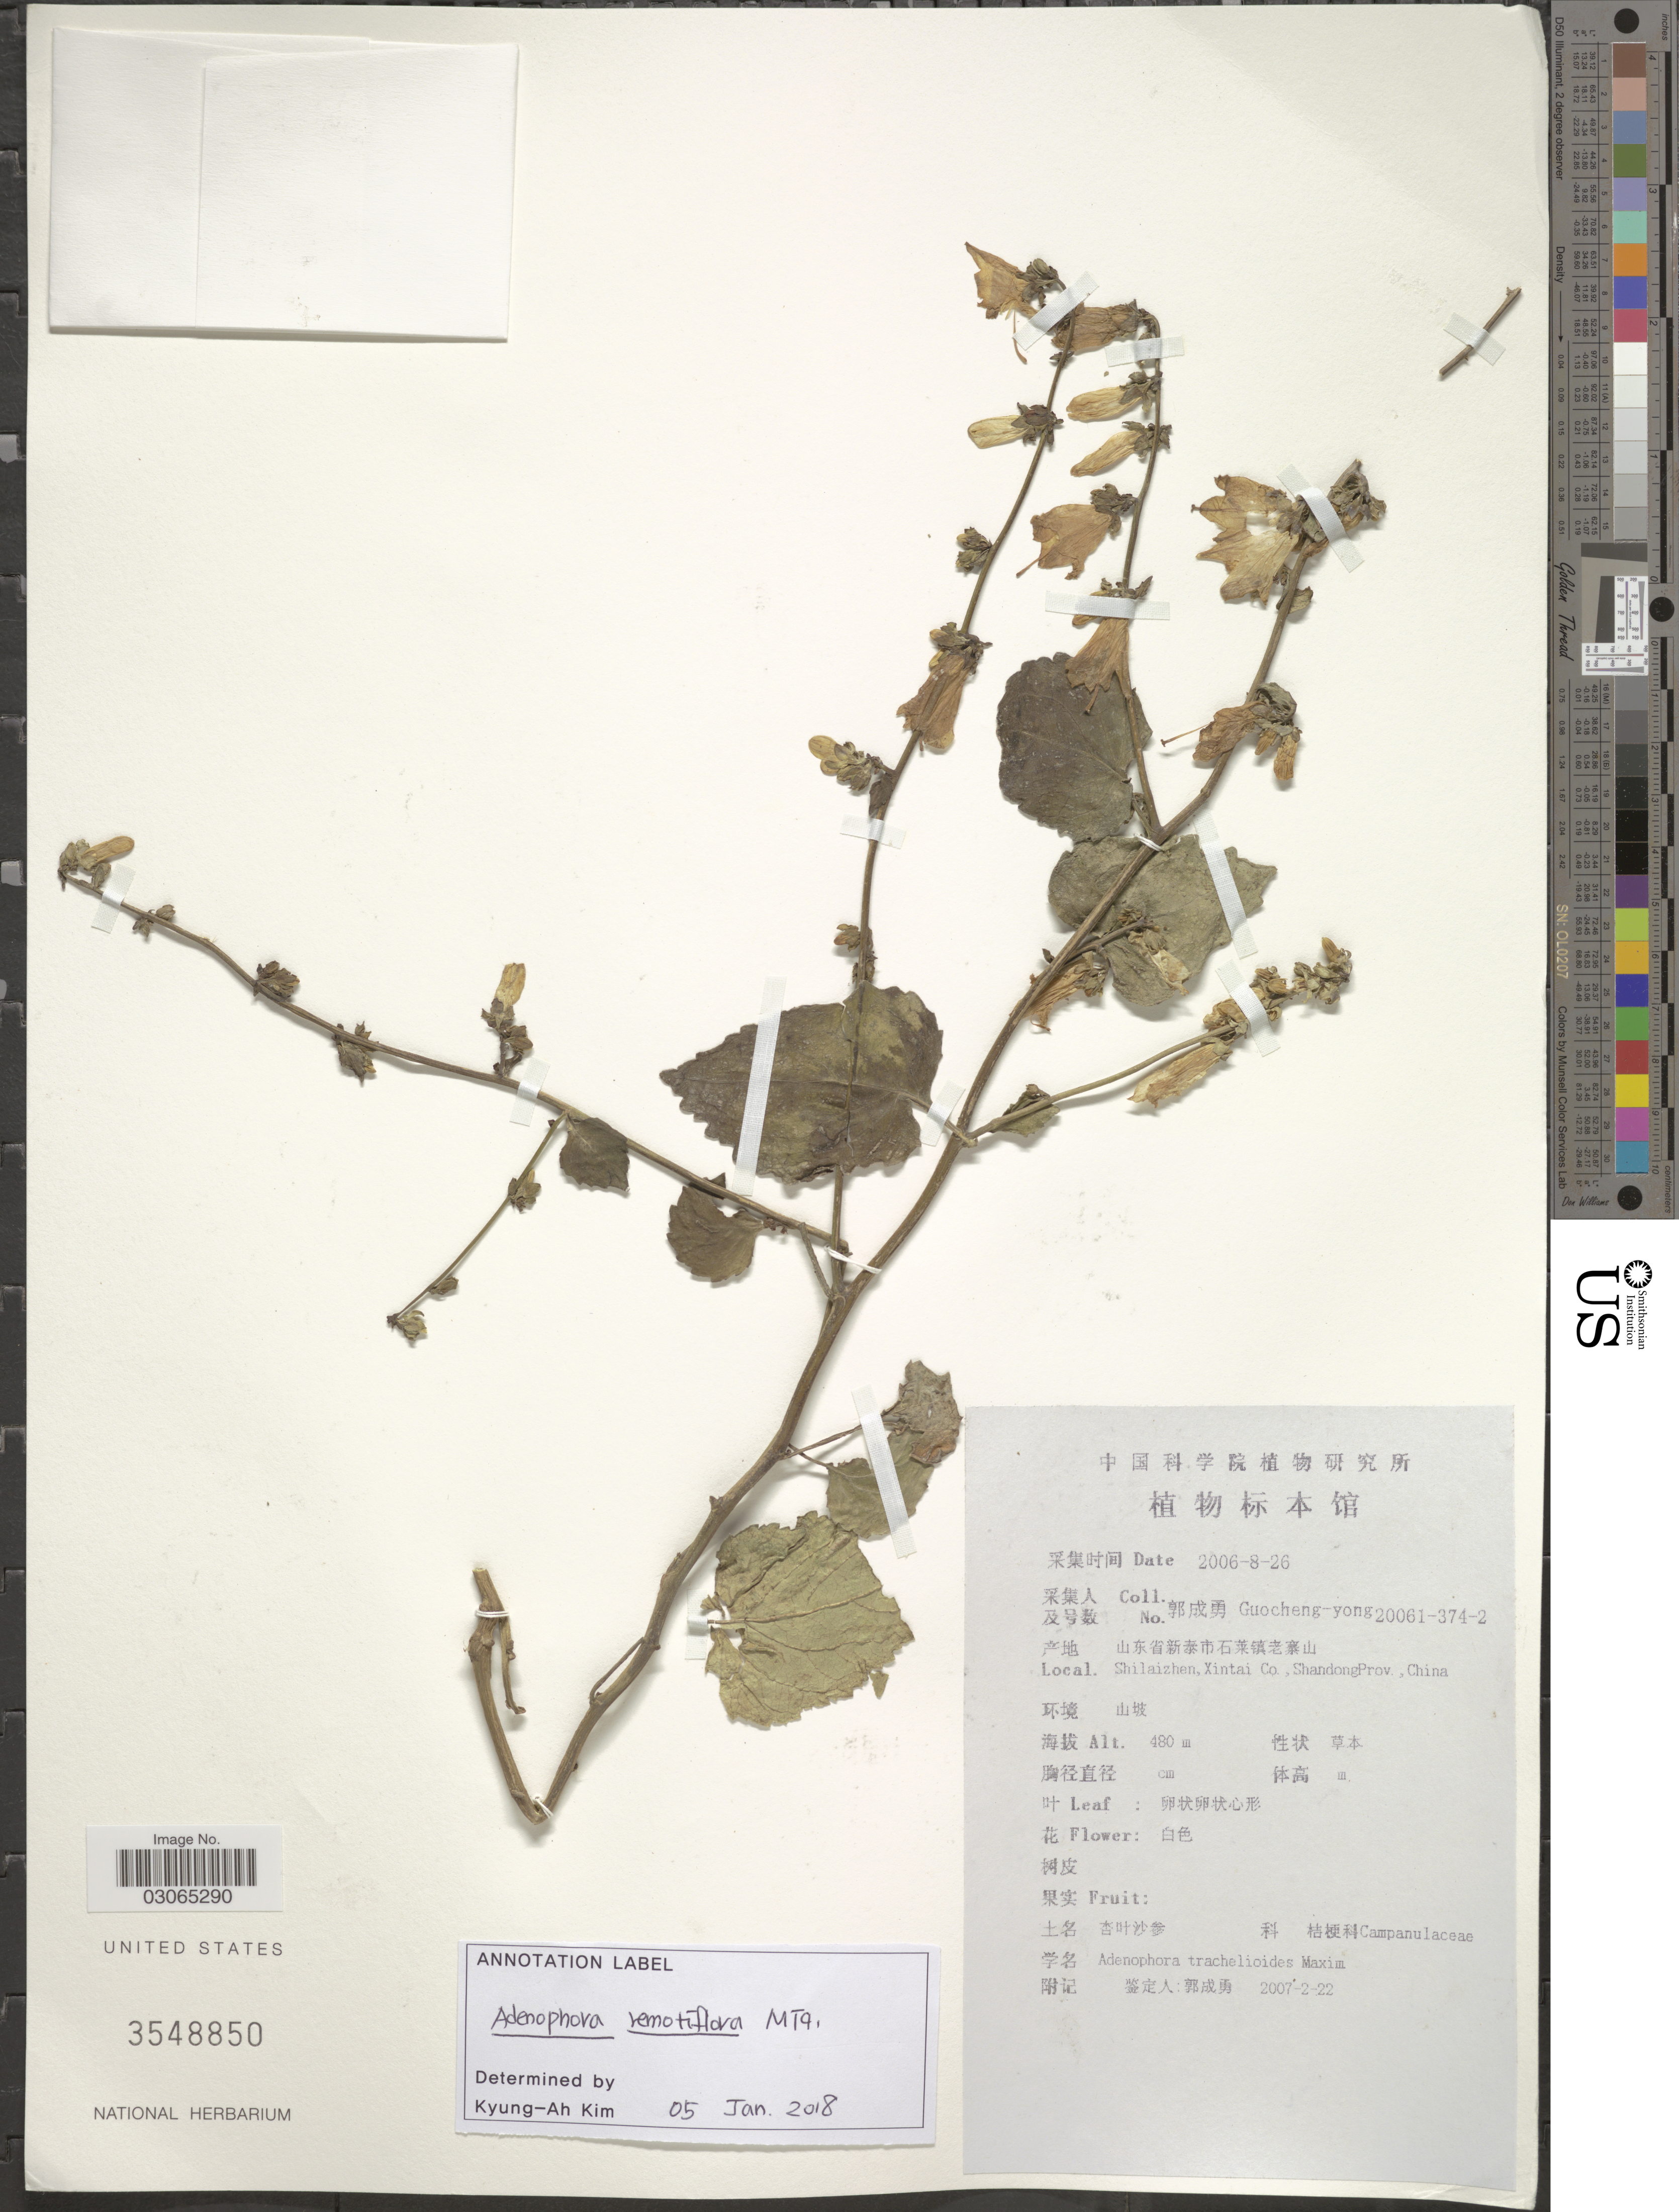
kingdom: Plantae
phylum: Tracheophyta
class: Magnoliopsida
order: Asterales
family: Campanulaceae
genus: Adenophora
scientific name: Adenophora remotiflora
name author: (Siebold & Zucc.) Miq.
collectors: Guo cheng-yong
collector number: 20061-374-2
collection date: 2006-08-26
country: China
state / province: Shandong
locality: Shilaizhen, Xintai Co.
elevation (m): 480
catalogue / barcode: US 3548850